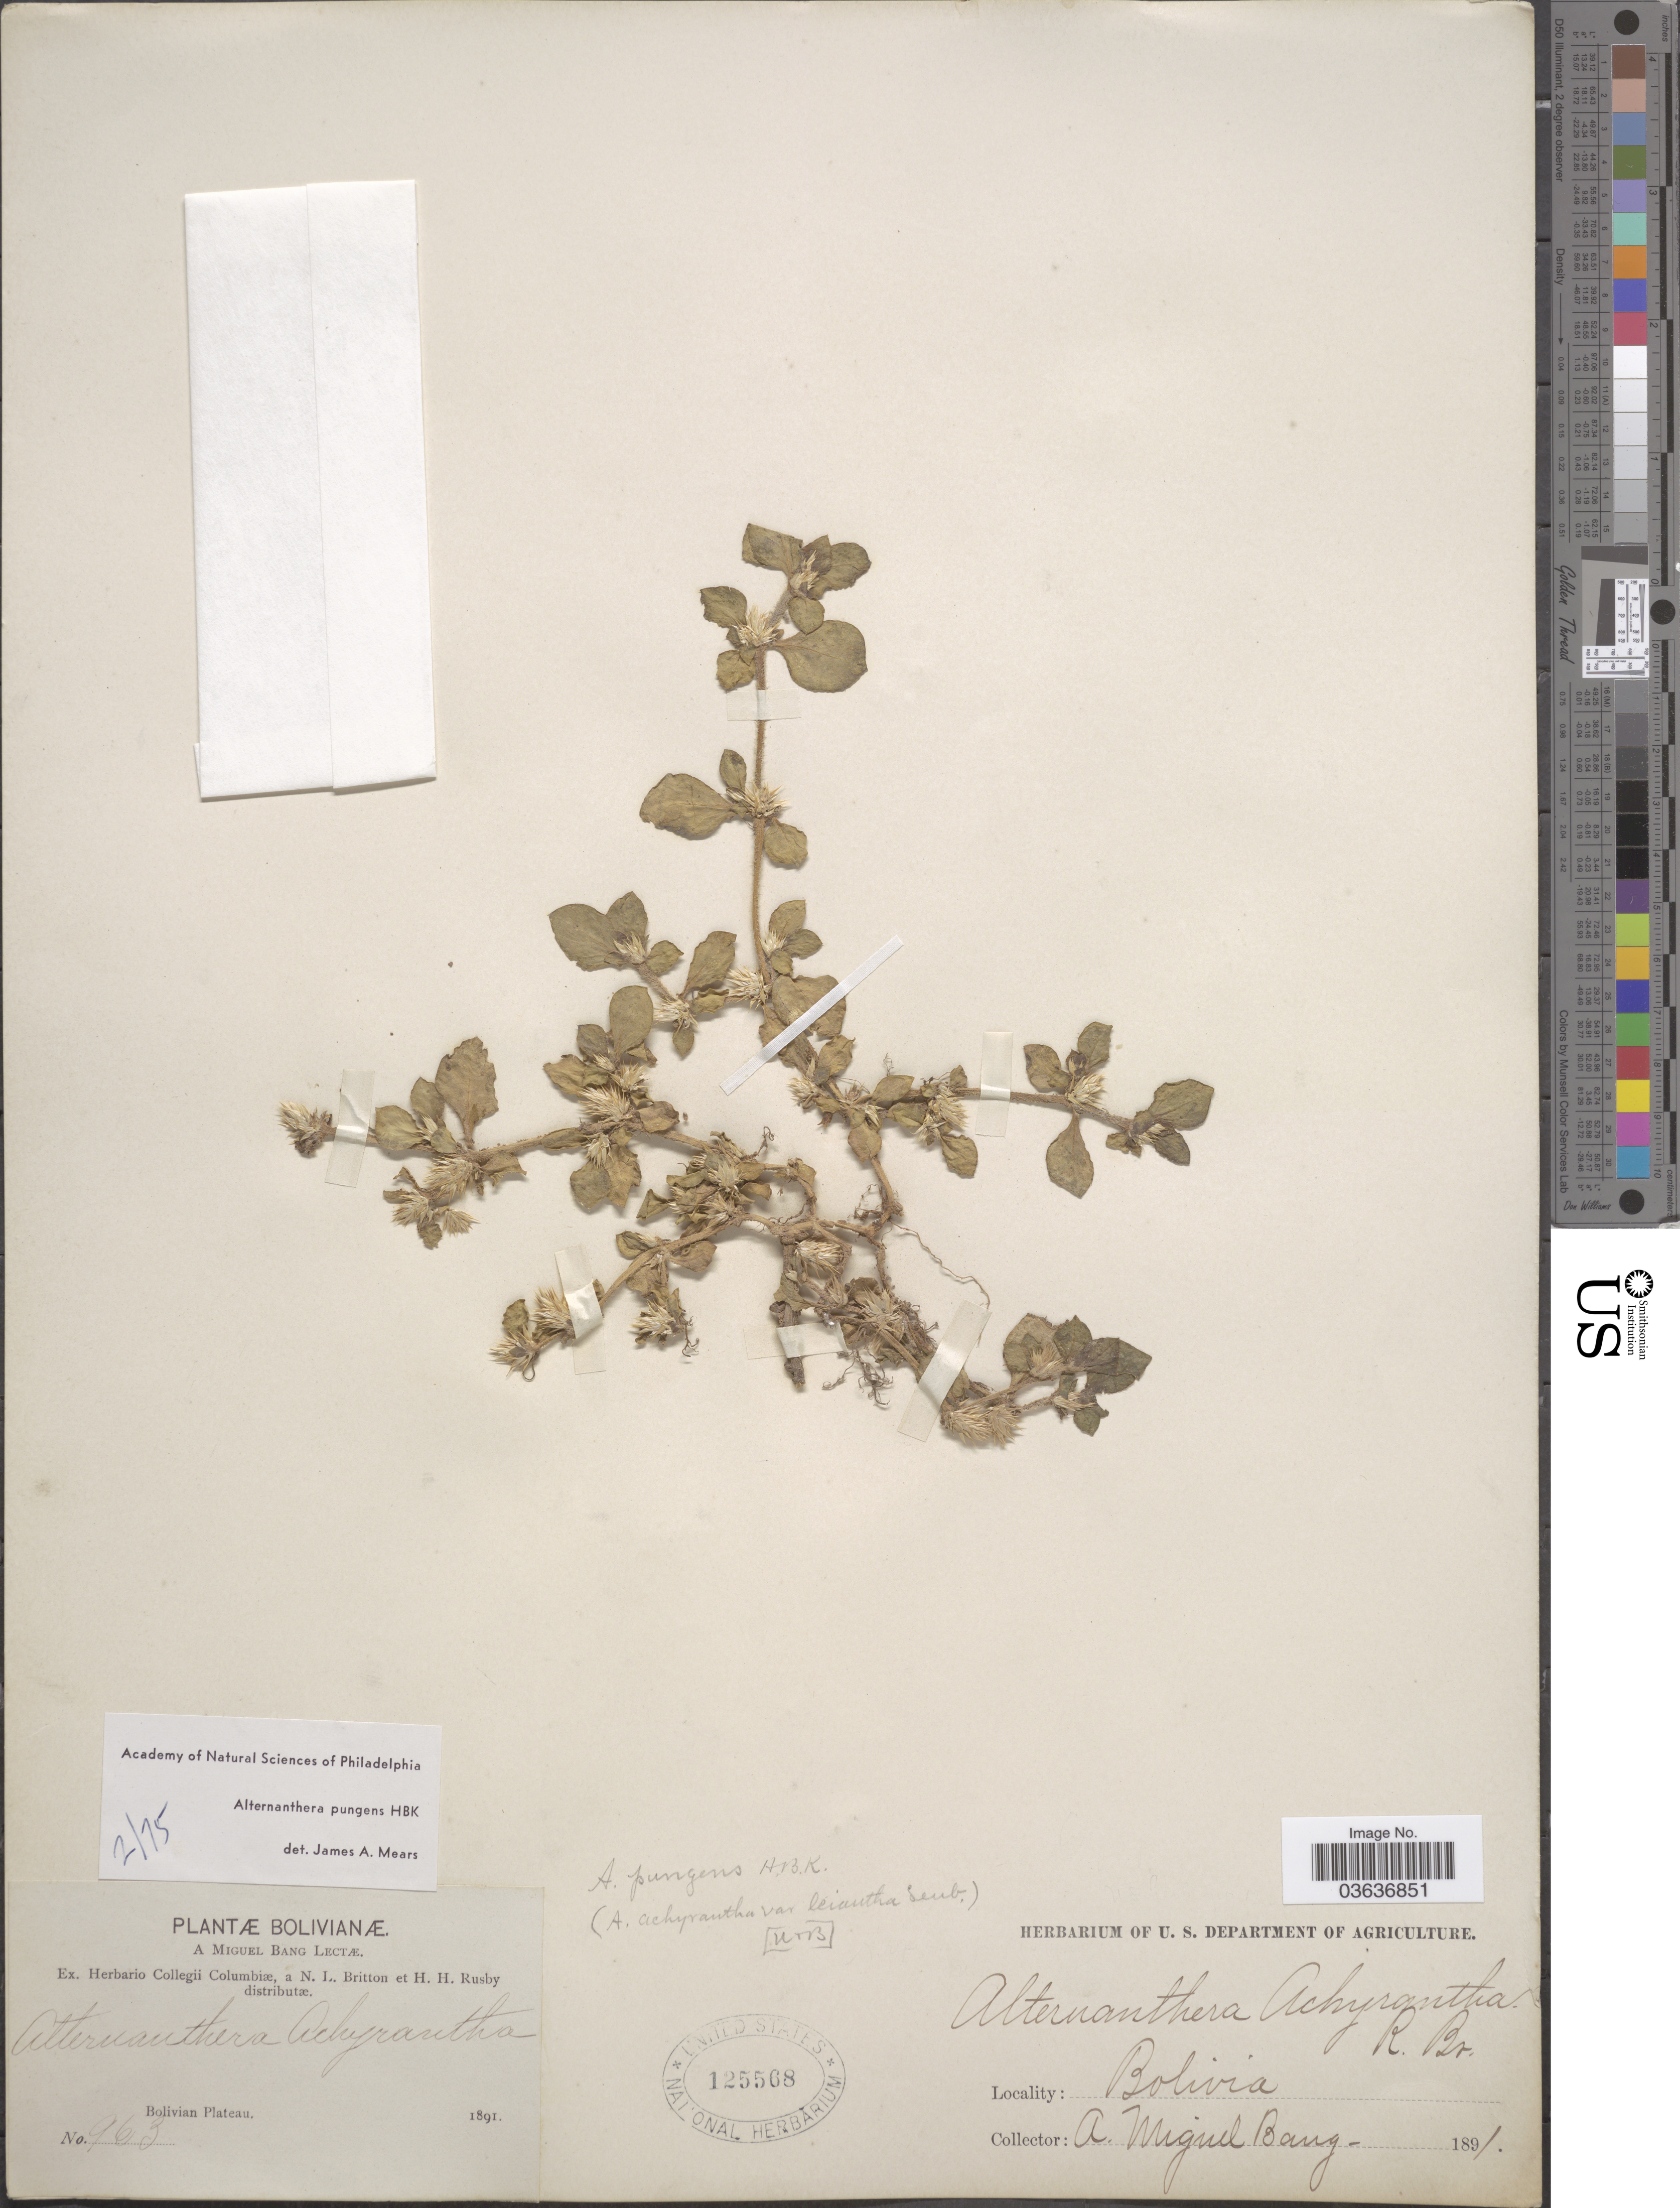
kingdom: Plantae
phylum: Tracheophyta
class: Magnoliopsida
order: Caryophyllales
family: Amaranthaceae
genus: Alternanthera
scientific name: Alternanthera pungens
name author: Kunth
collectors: M. Bang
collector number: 963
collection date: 1891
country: Bolivia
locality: Bolivian Plateau.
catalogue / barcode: US 125568